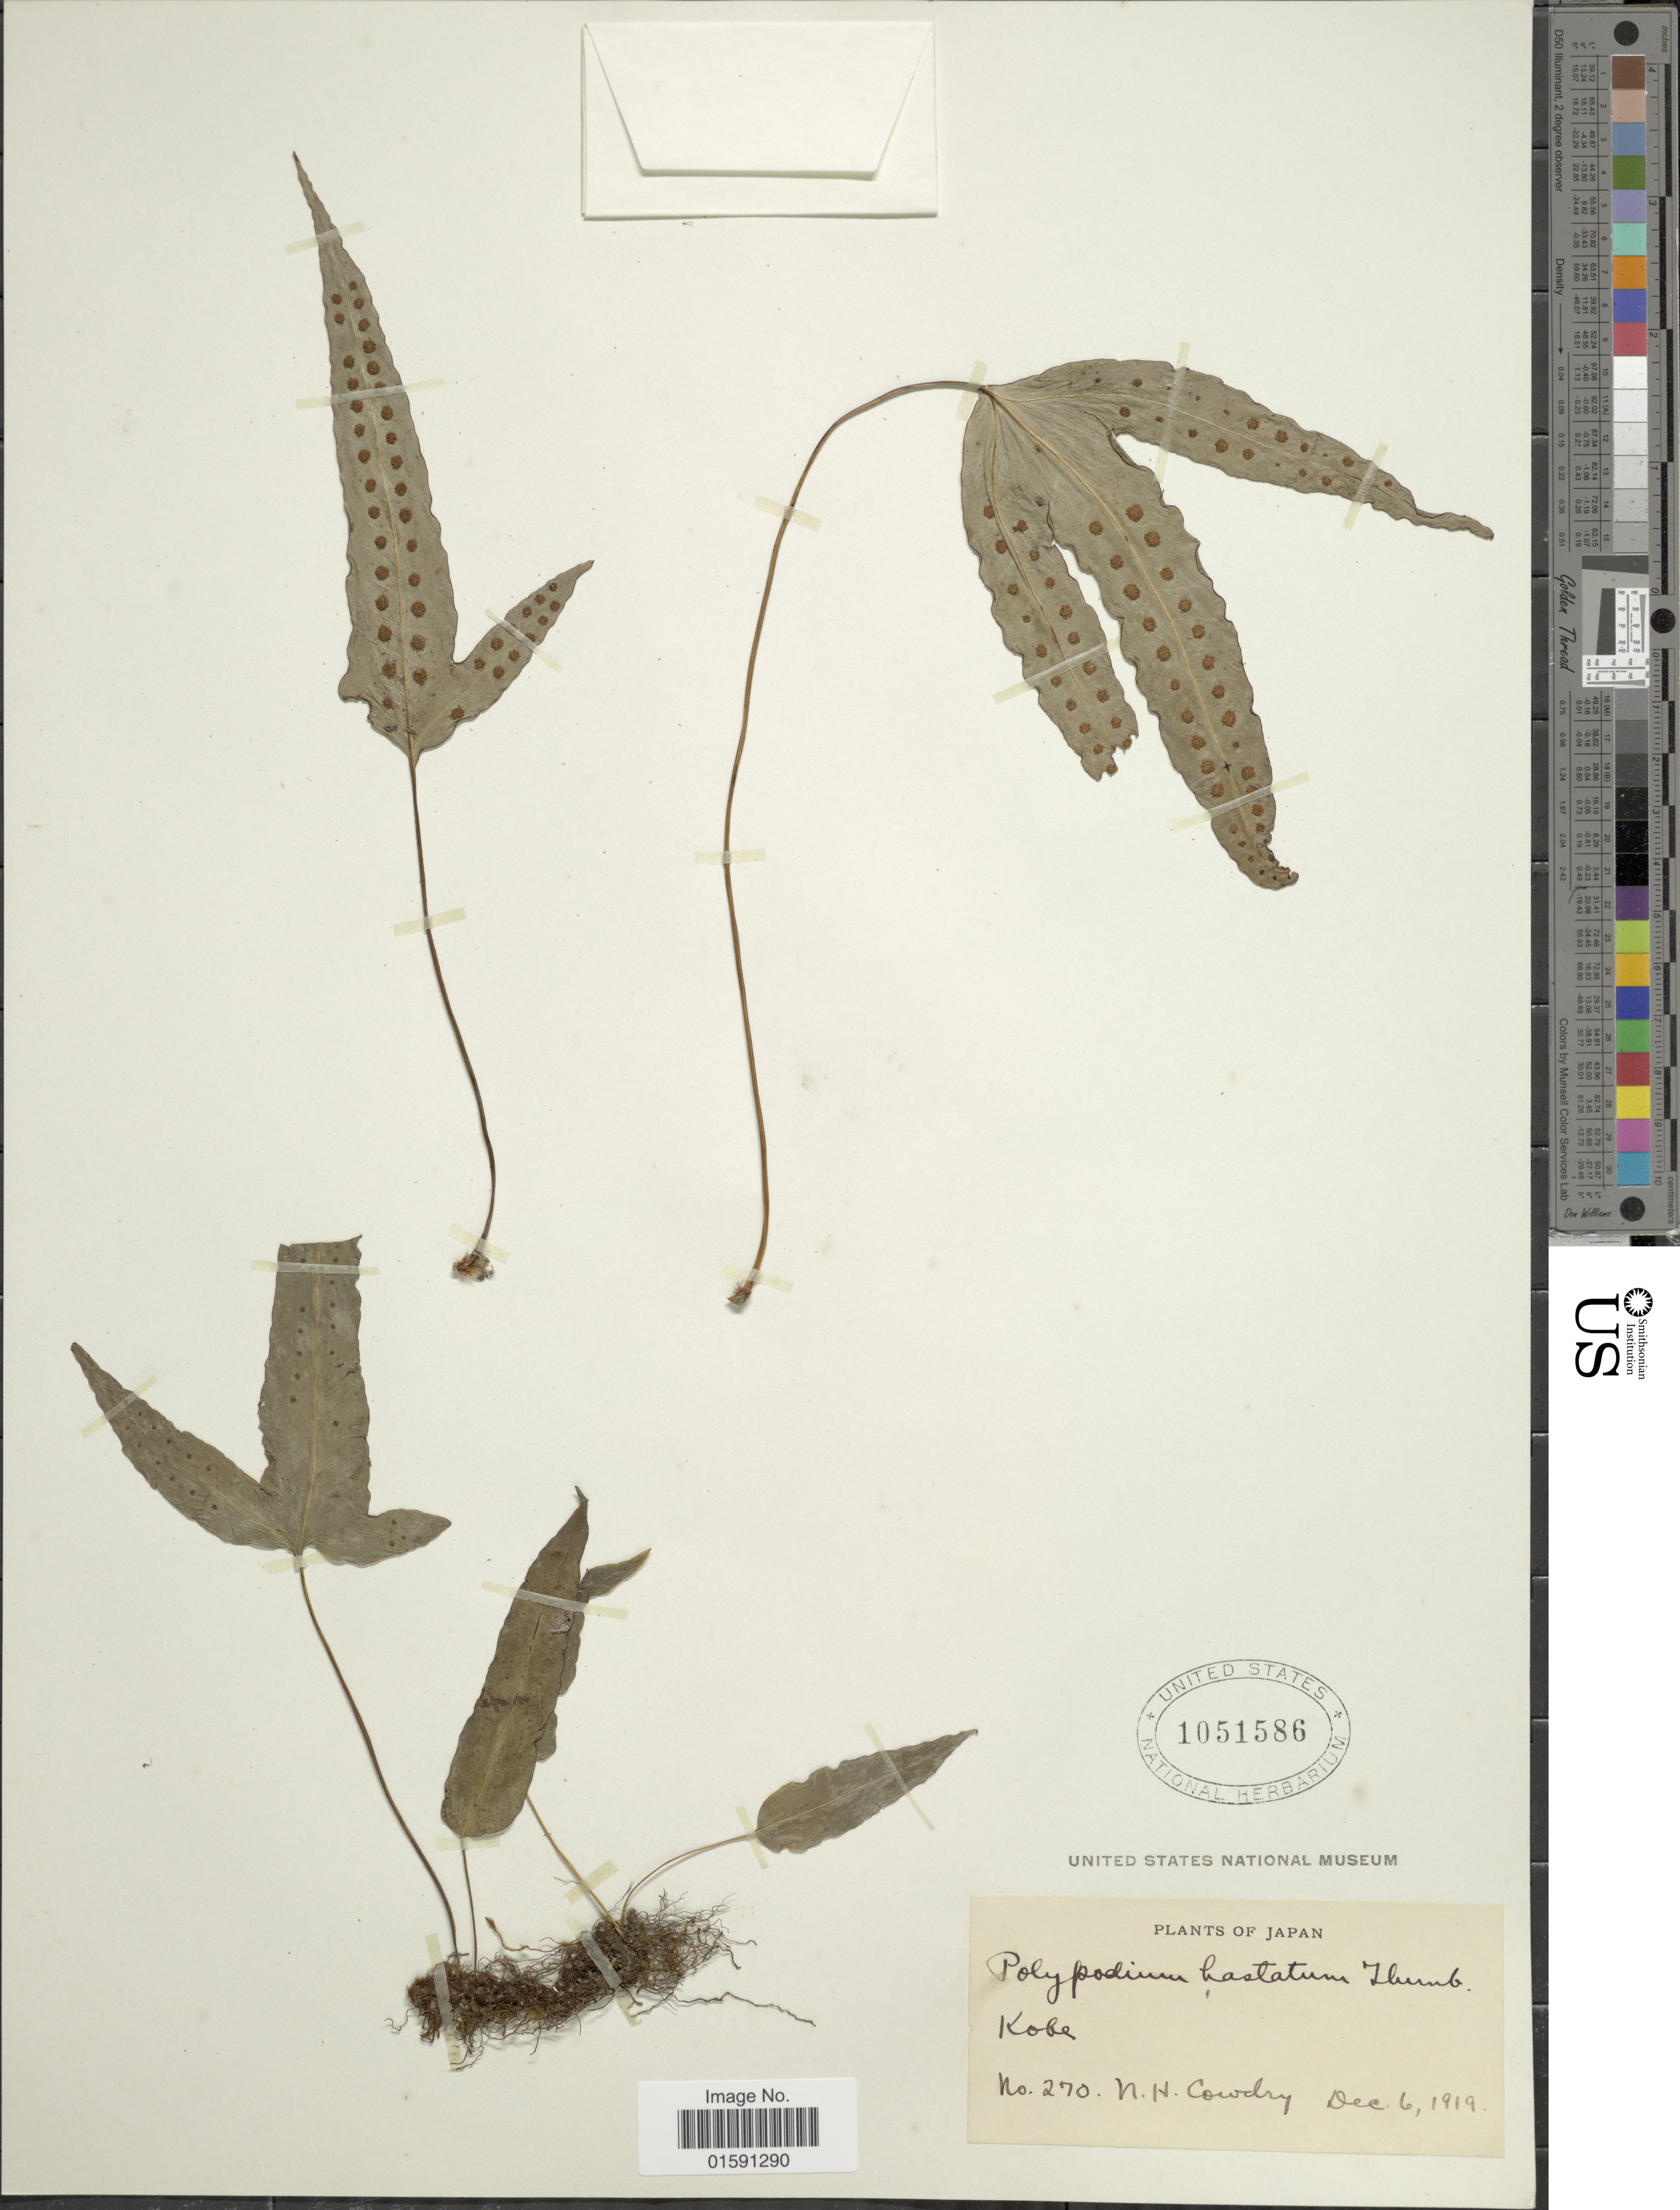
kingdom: Plantae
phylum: Tracheophyta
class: Polypodiopsida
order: Polypodiales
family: Polypodiaceae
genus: Selliguea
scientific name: Selliguea hastata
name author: (Thunb.) Fraser-Jenk.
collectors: N. H. Cowdry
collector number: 270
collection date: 1919-12-26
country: Japan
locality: Kobe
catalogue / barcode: US 1051586